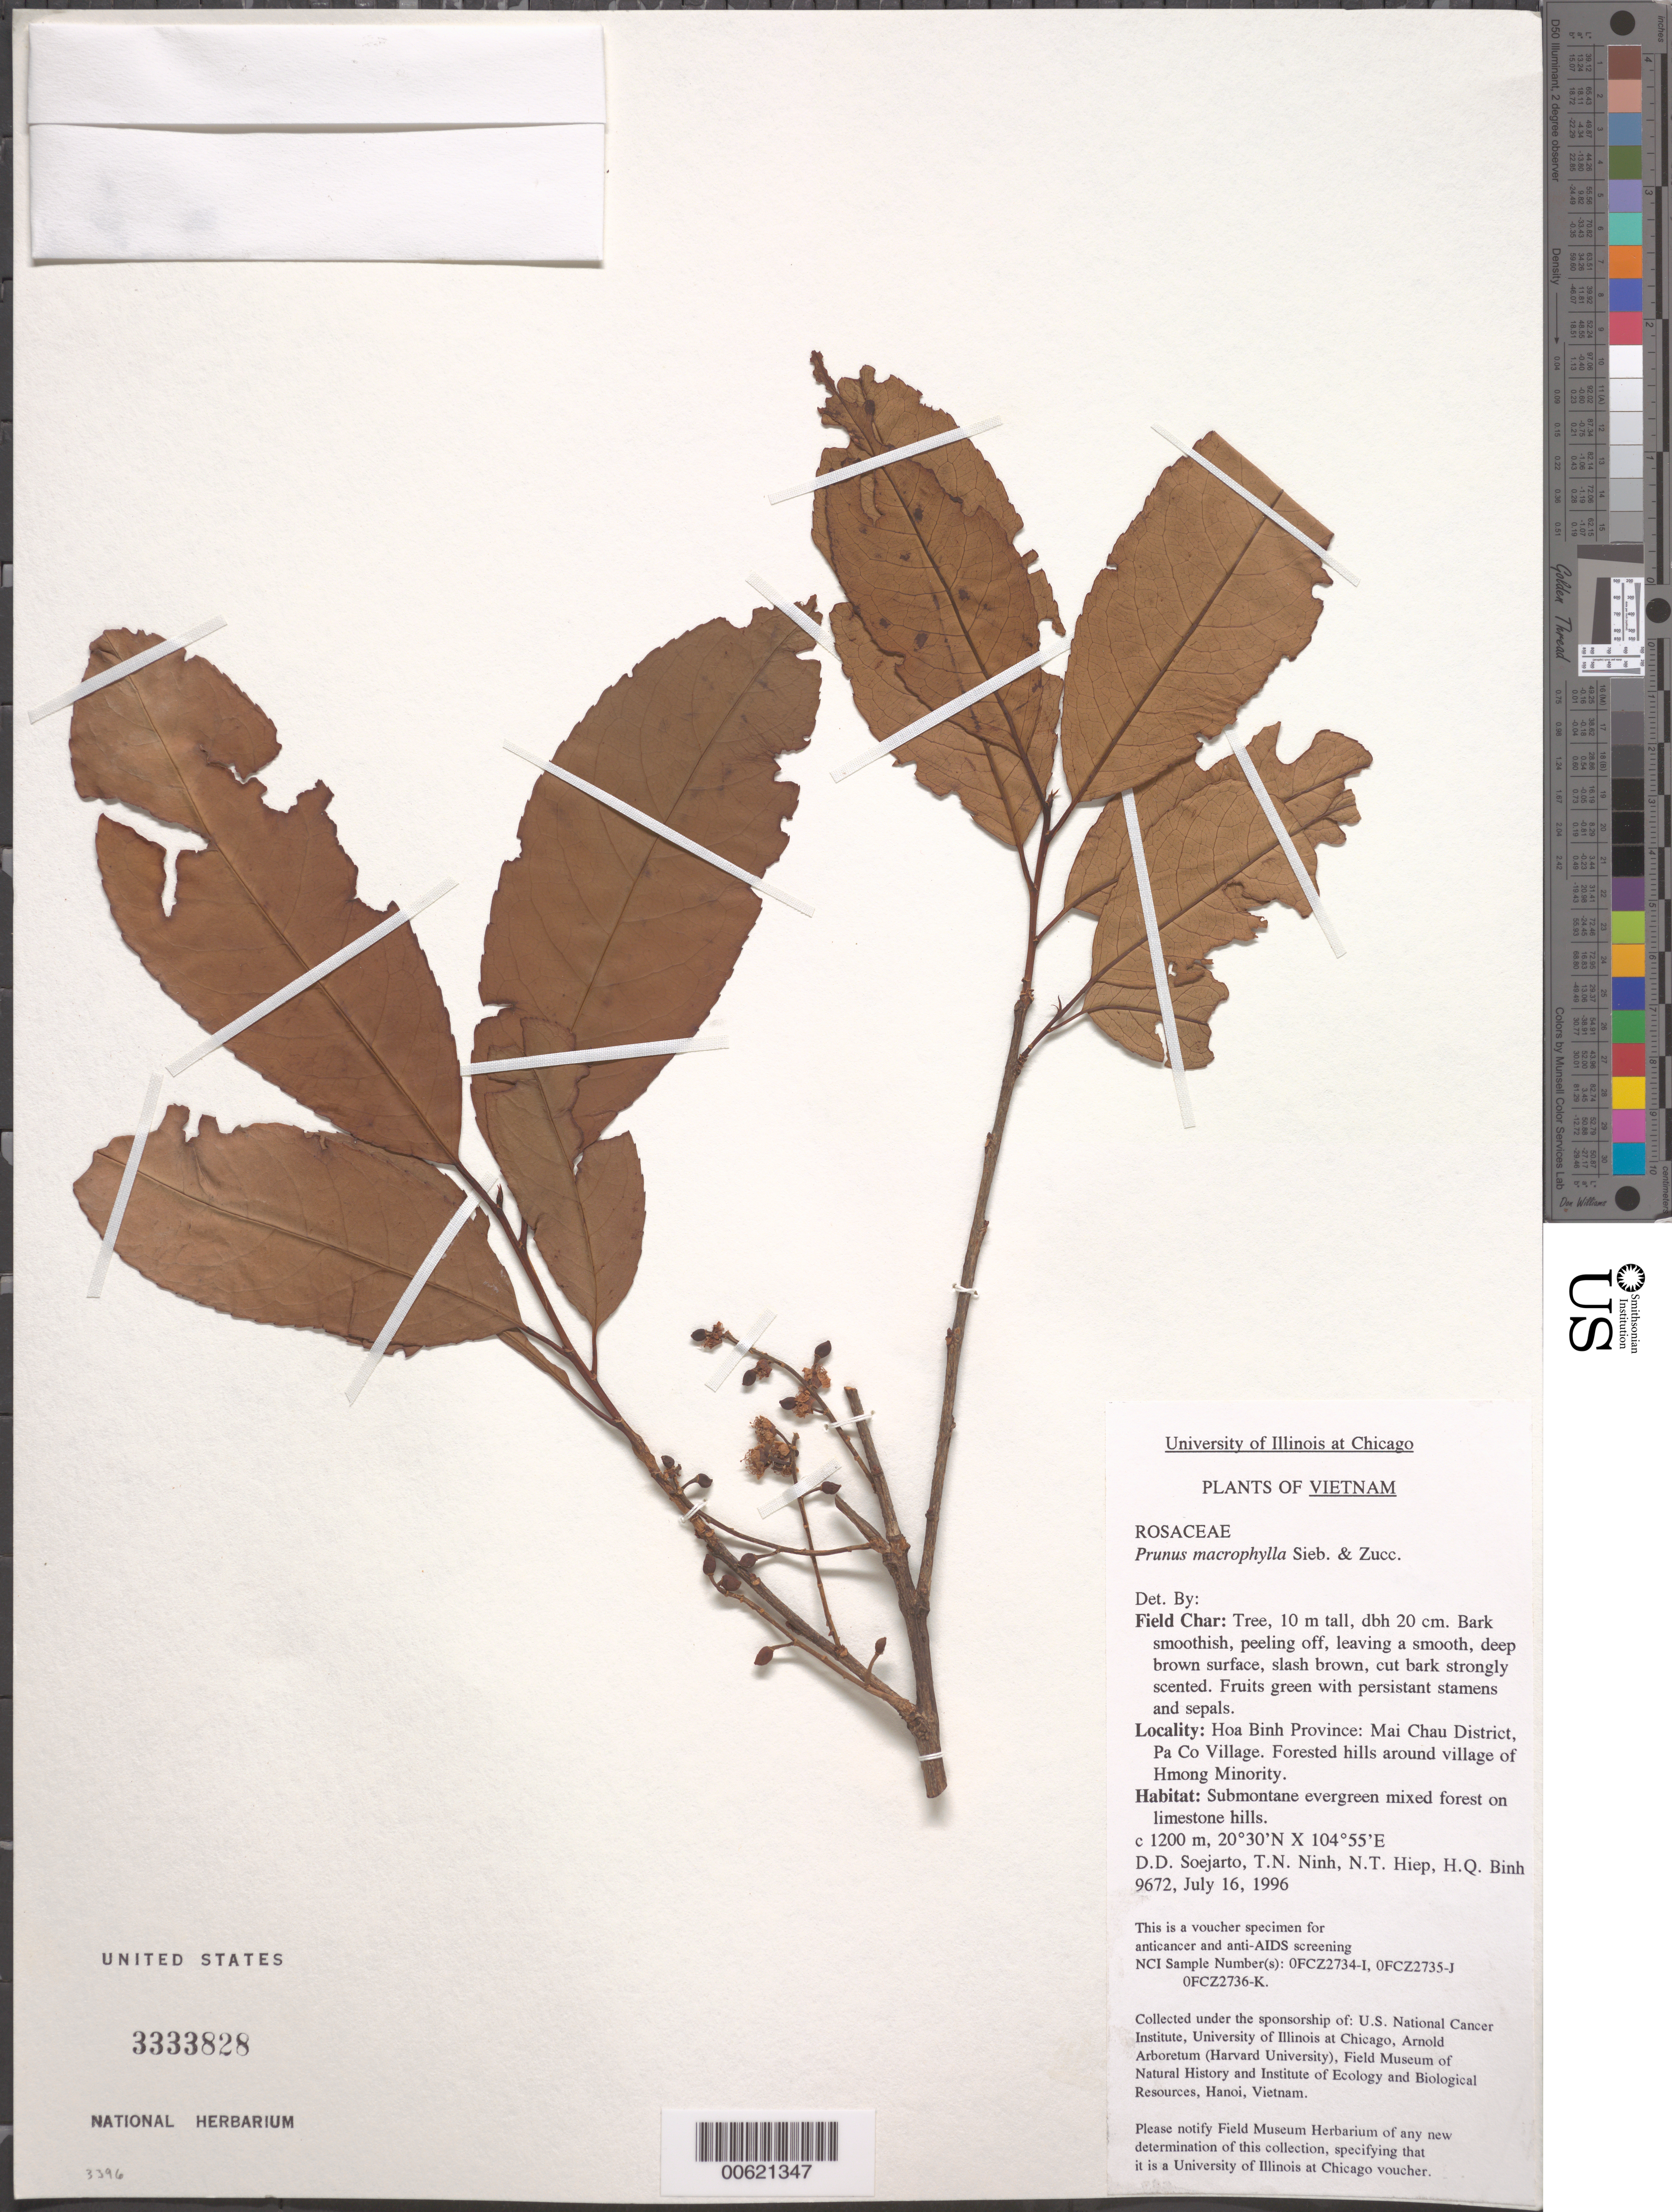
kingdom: Plantae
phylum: Tracheophyta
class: Magnoliopsida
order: Rosales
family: Rosaceae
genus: Prunus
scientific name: Prunus macrophylla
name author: Poir.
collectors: T. N. Ninh, N. T. Hiep & H. Q. Binh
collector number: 9672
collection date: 1996-07-16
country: Vietnam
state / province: Hoa Binh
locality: Mai Chau District, Pa Co Village. Forested hills around village of Hmong Minority.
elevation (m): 1200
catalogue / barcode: US 3333828